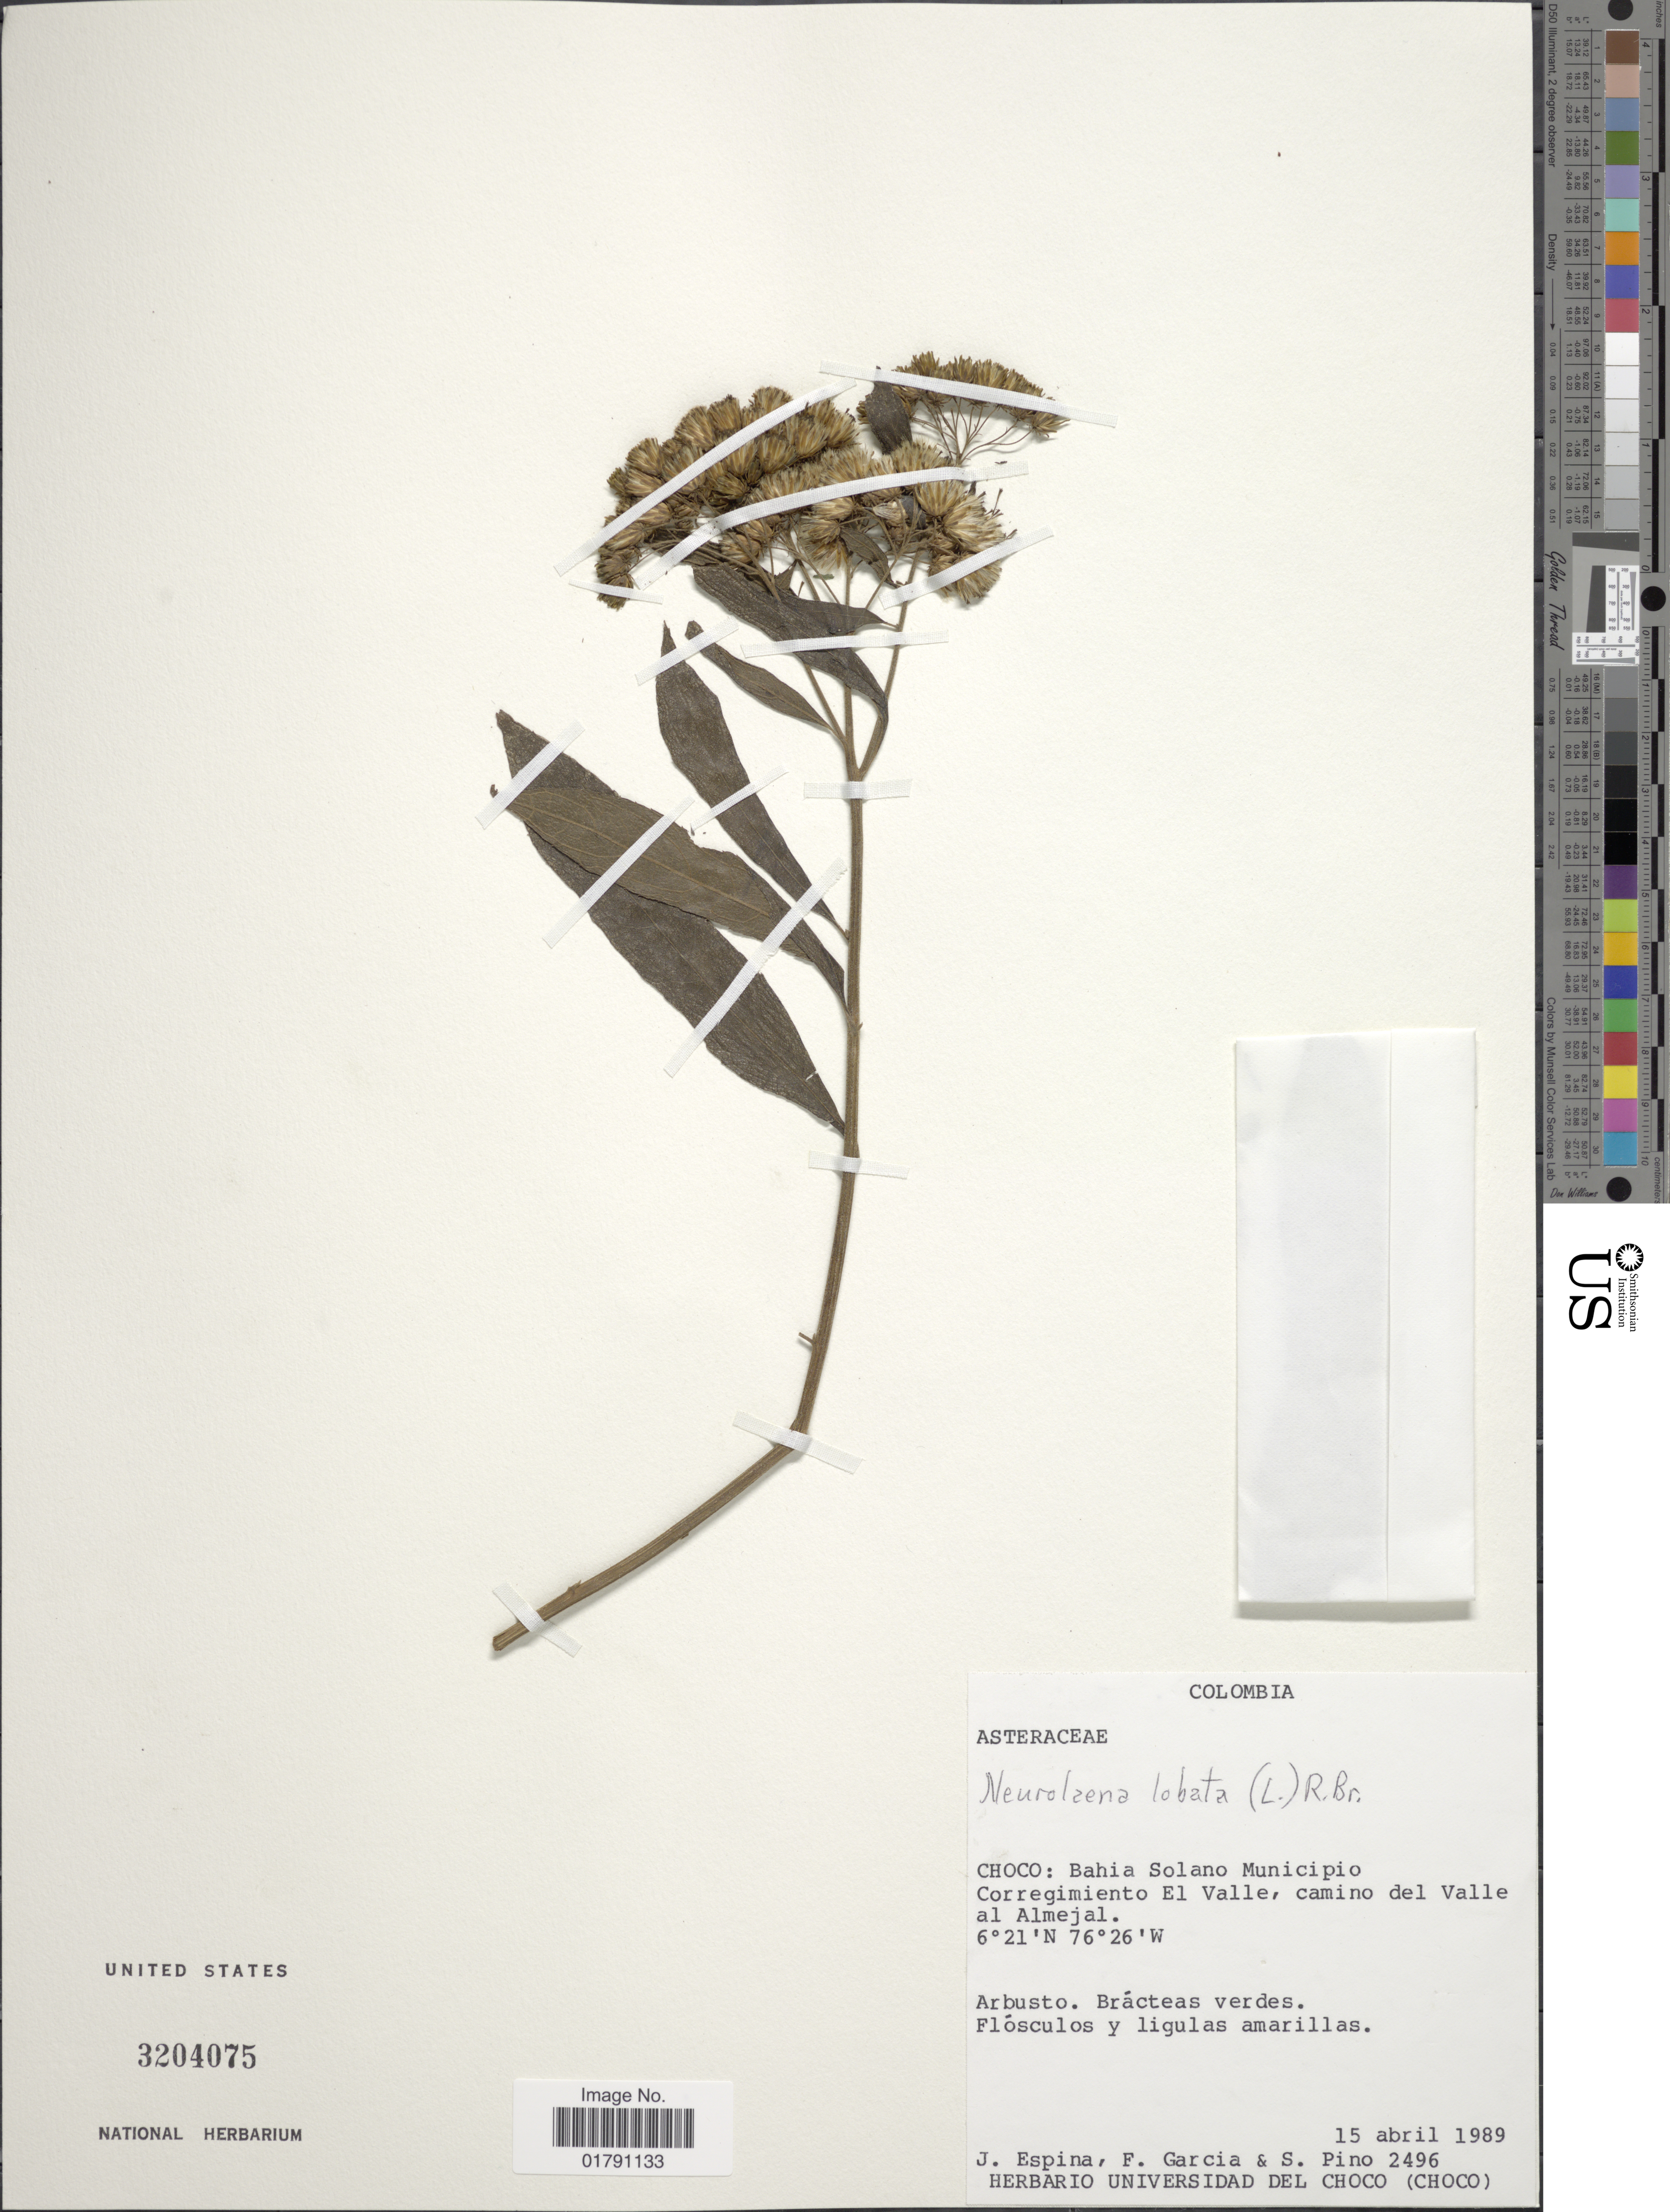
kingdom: Plantae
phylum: Tracheophyta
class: Magnoliopsida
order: Asterales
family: Asteraceae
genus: Neurolaena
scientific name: Neurolaena lobata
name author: (L.) R. Br. ex Cass.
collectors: J. Espina, F. Garcia & S. Pino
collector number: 2496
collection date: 1989-04-15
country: Colombia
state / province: Chocó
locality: Bahia Solano Municipio Corregimiento El Valle, camino del Valle al Almejal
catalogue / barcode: US 3204075